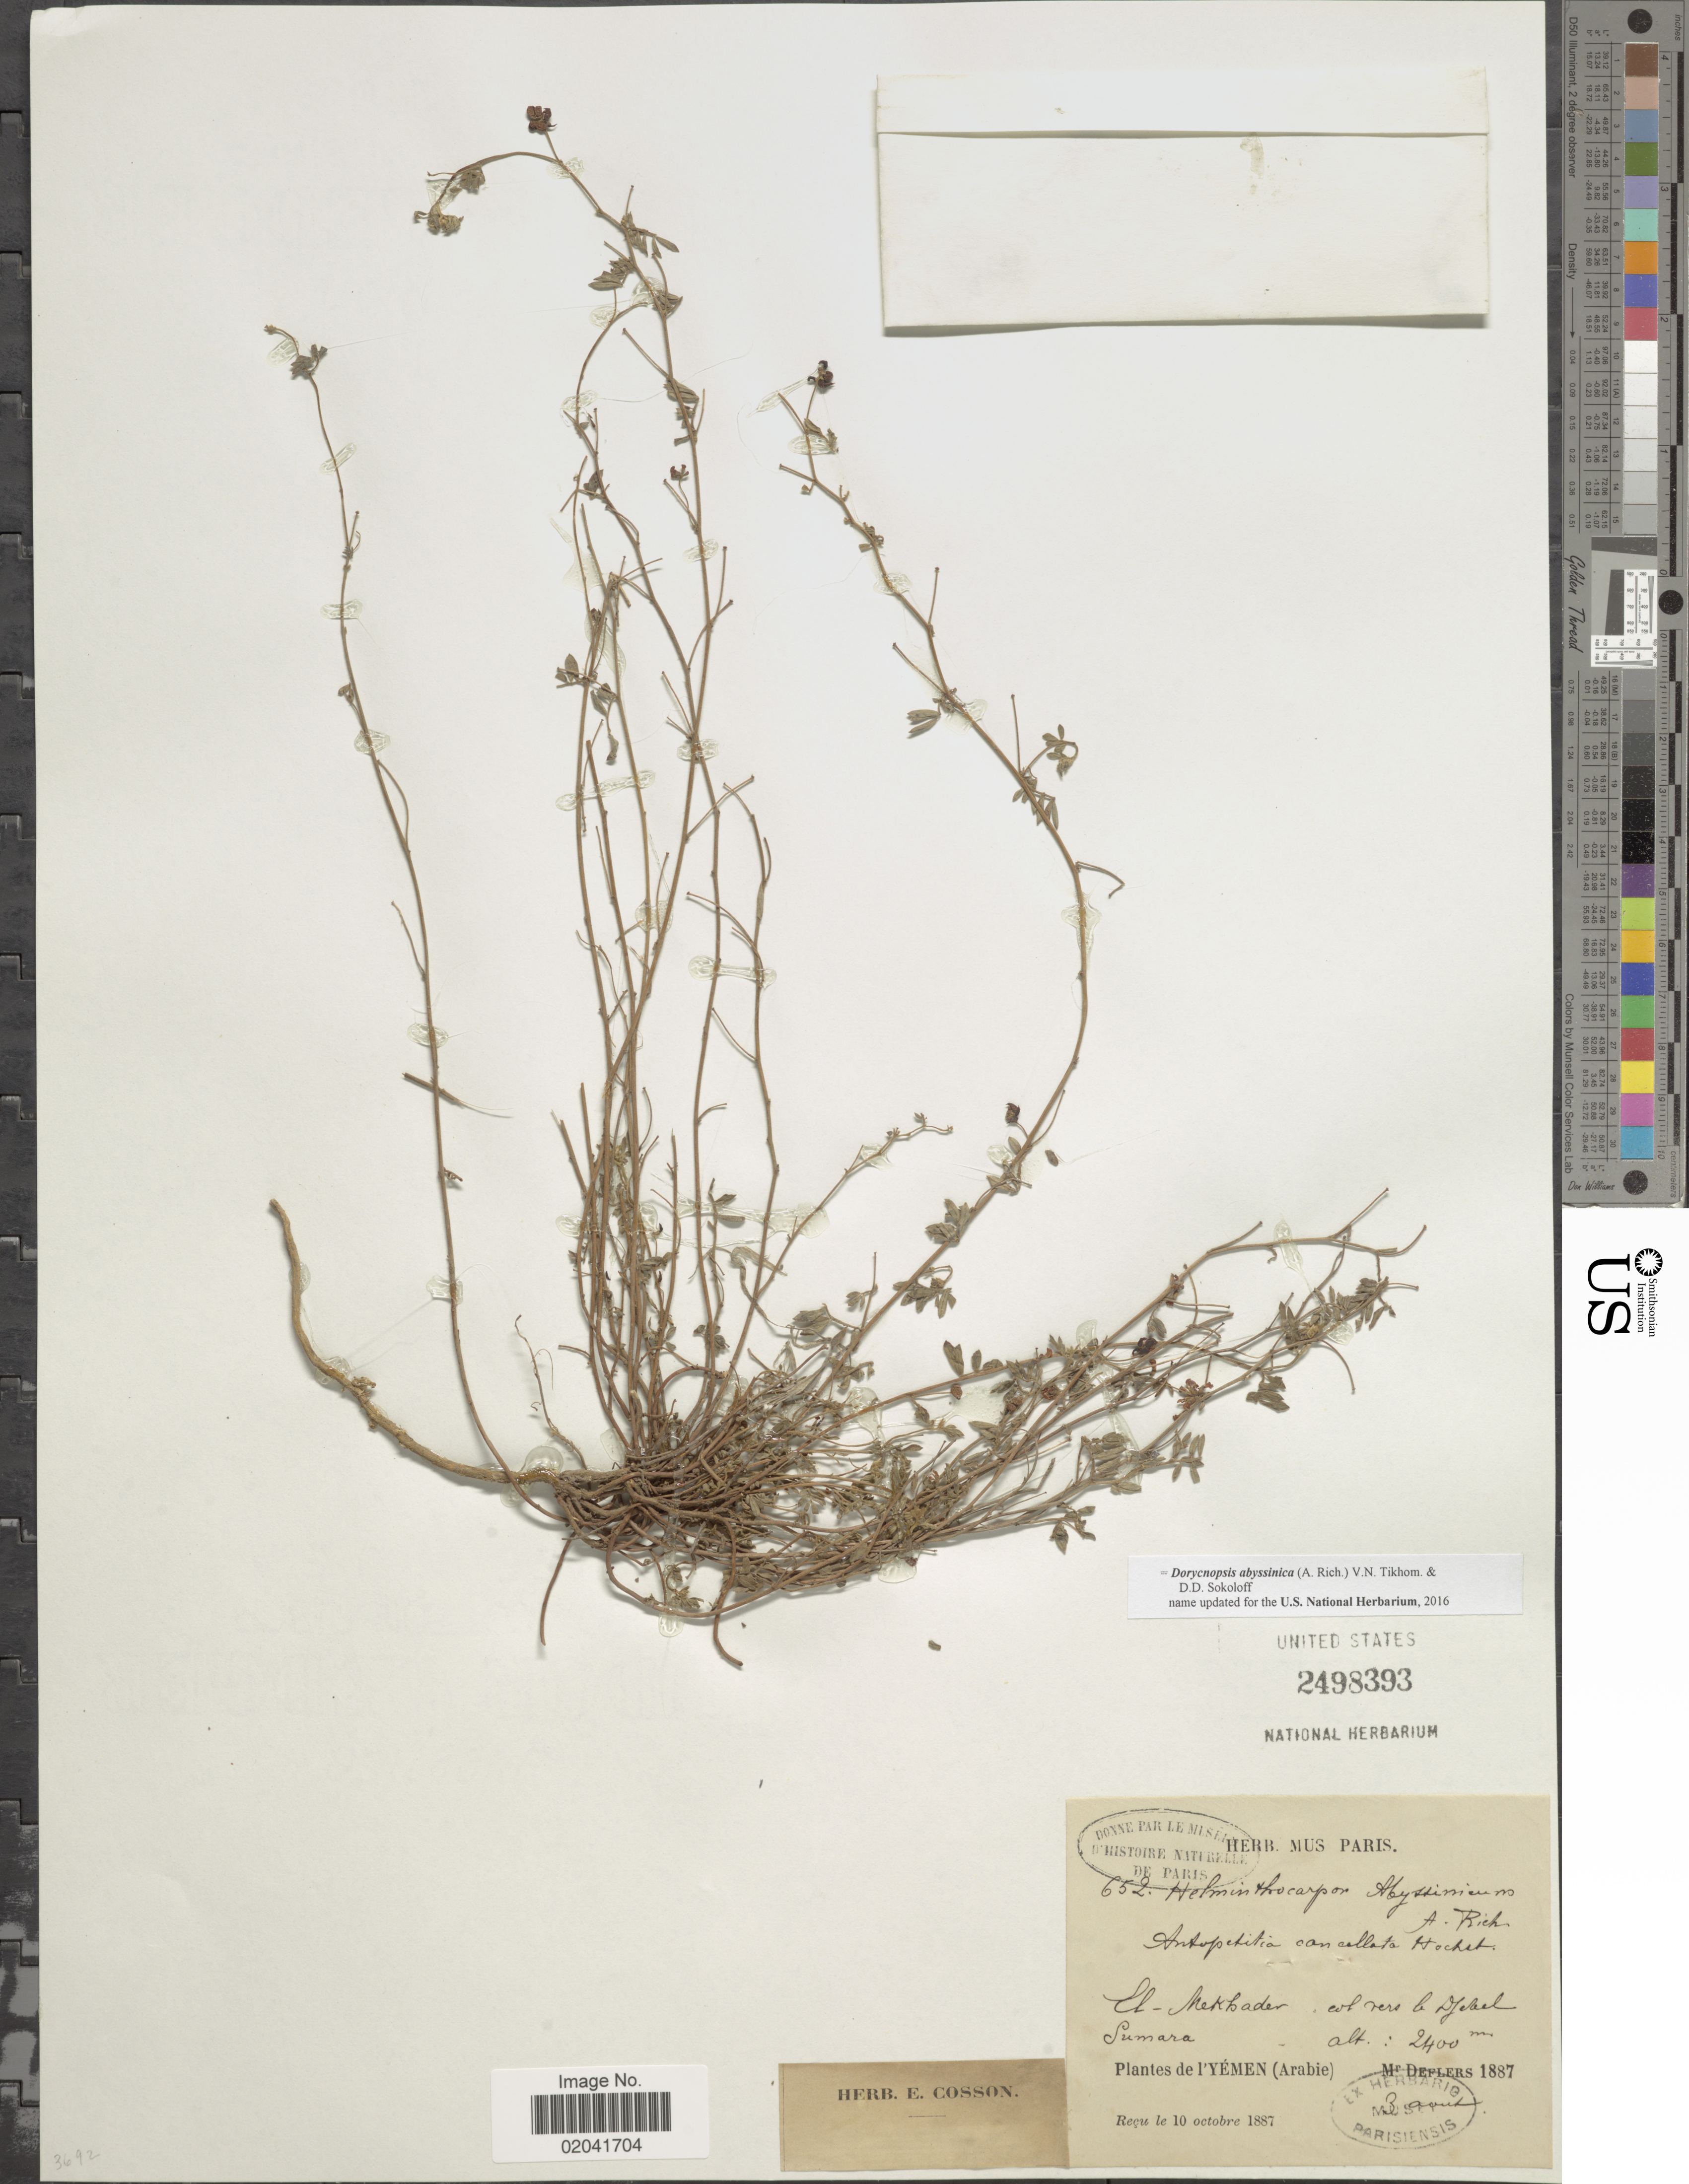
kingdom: Plantae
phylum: Tracheophyta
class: Magnoliopsida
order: Fabales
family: Fabaceae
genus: Dorycnopsis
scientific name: Dorycnopsis abyssinica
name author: (A. Rich.) V.N.Tikhom. & D.D.Sok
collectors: -. Deflers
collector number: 652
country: Yemen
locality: El -Neksbader [interpreted], col vers le Djebel. Sumara, Plantes de l 'Yemen (Arabie).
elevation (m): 2400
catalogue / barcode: US 2498393